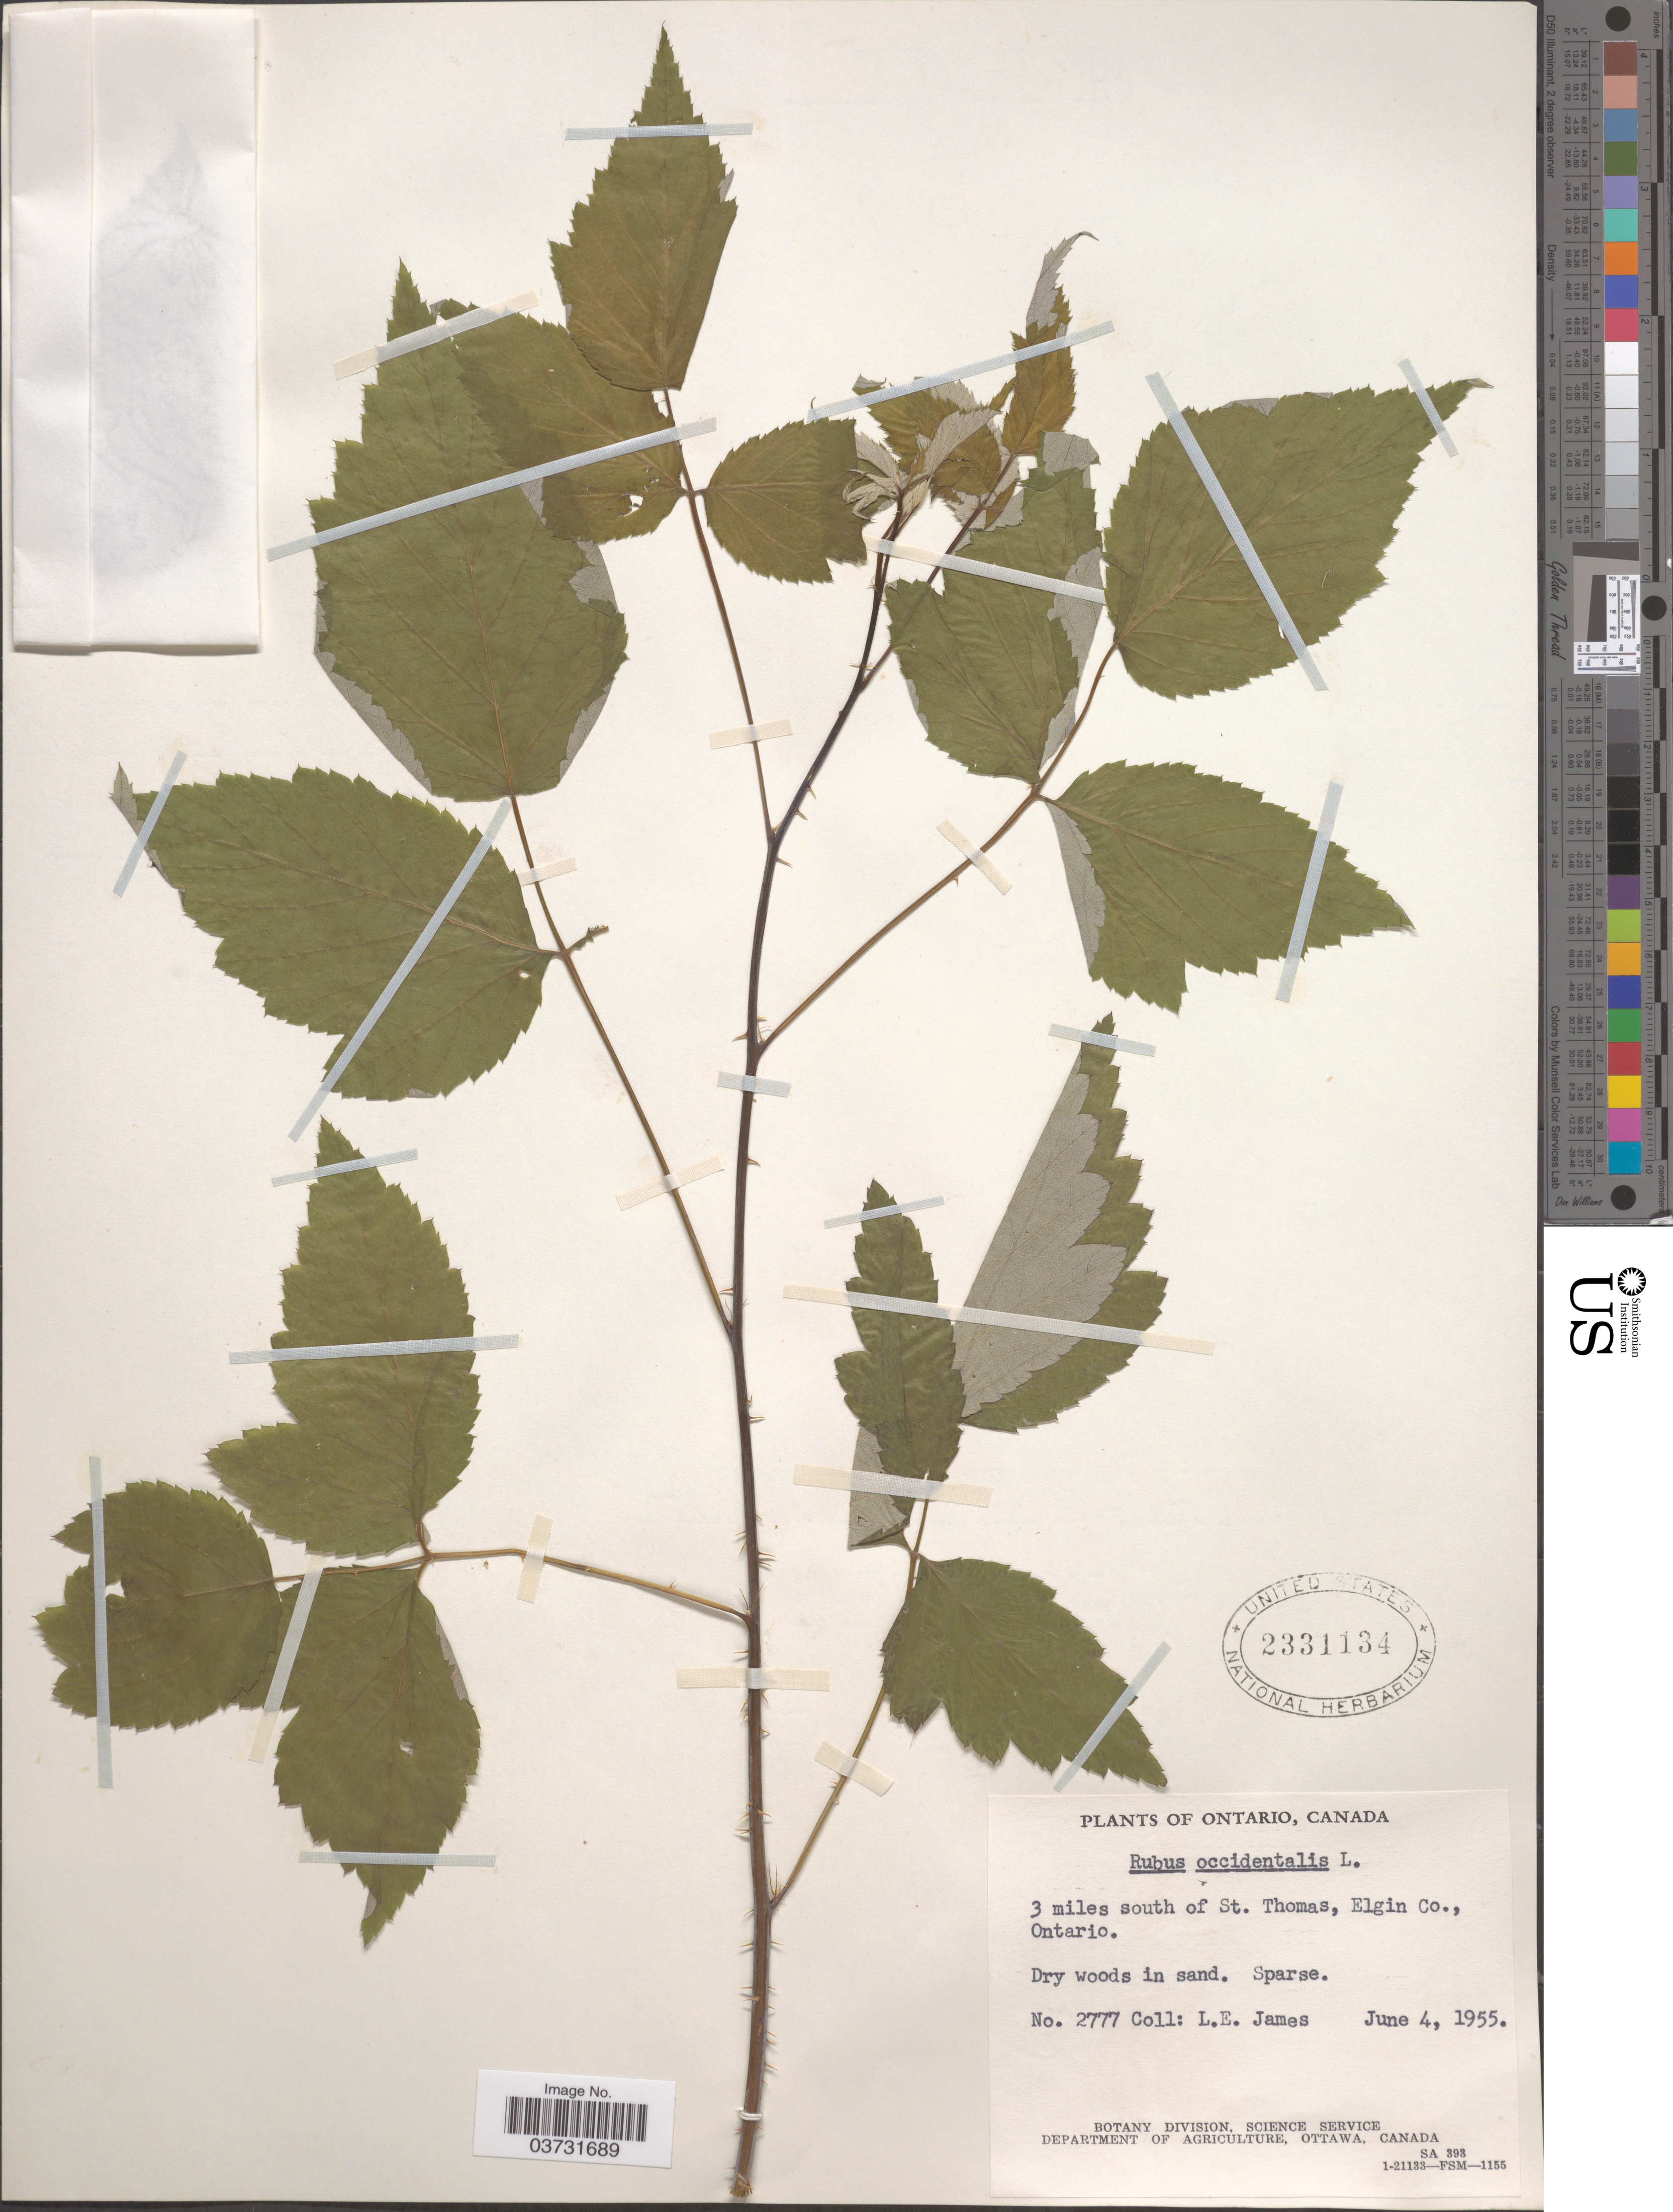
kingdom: Plantae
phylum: Tracheophyta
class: Magnoliopsida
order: Rosales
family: Rosaceae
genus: Rubus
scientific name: Rubus occidentalis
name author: L.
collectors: L. E. James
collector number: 2777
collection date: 1955-06-04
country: Canada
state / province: Ontario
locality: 3 miles south of St. Thomas, Elgin Co.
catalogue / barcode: US 2331134